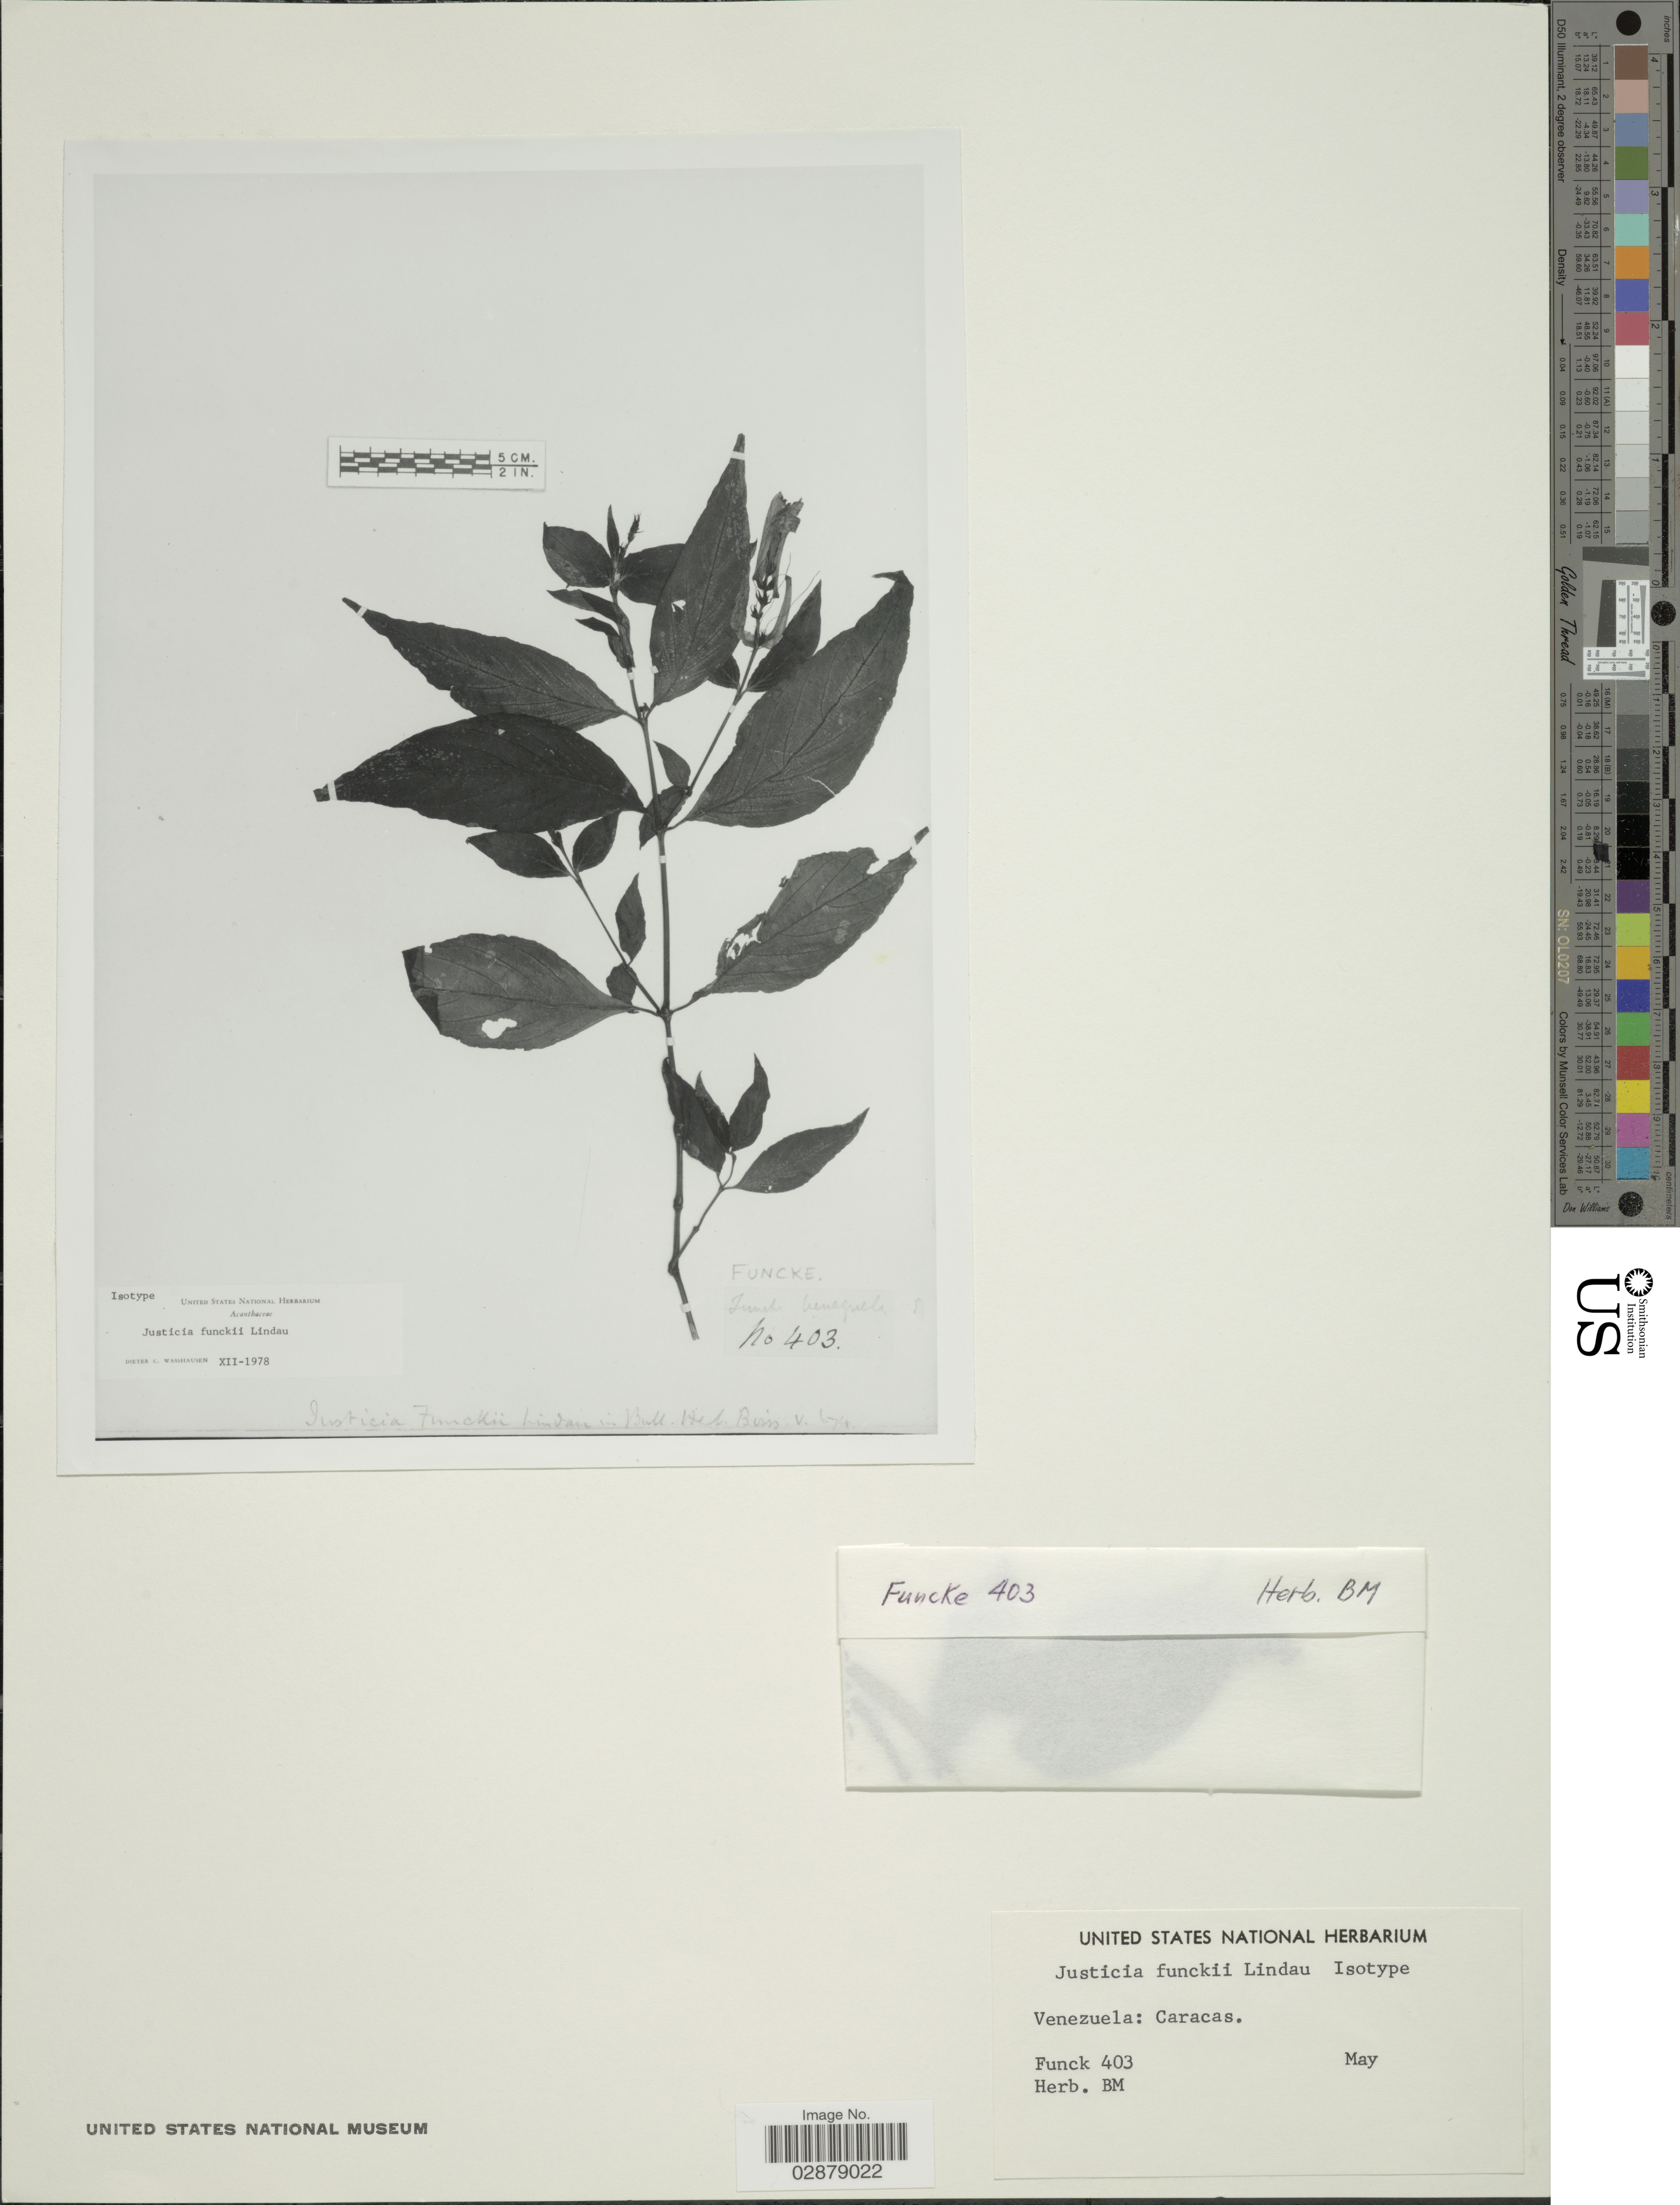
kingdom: Plantae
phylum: Tracheophyta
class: Magnoliopsida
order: Lamiales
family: Acanthaceae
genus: Justicia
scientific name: Justicia funckii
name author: Lindau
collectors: -. Funck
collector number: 403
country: Venezuela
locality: Caracas.